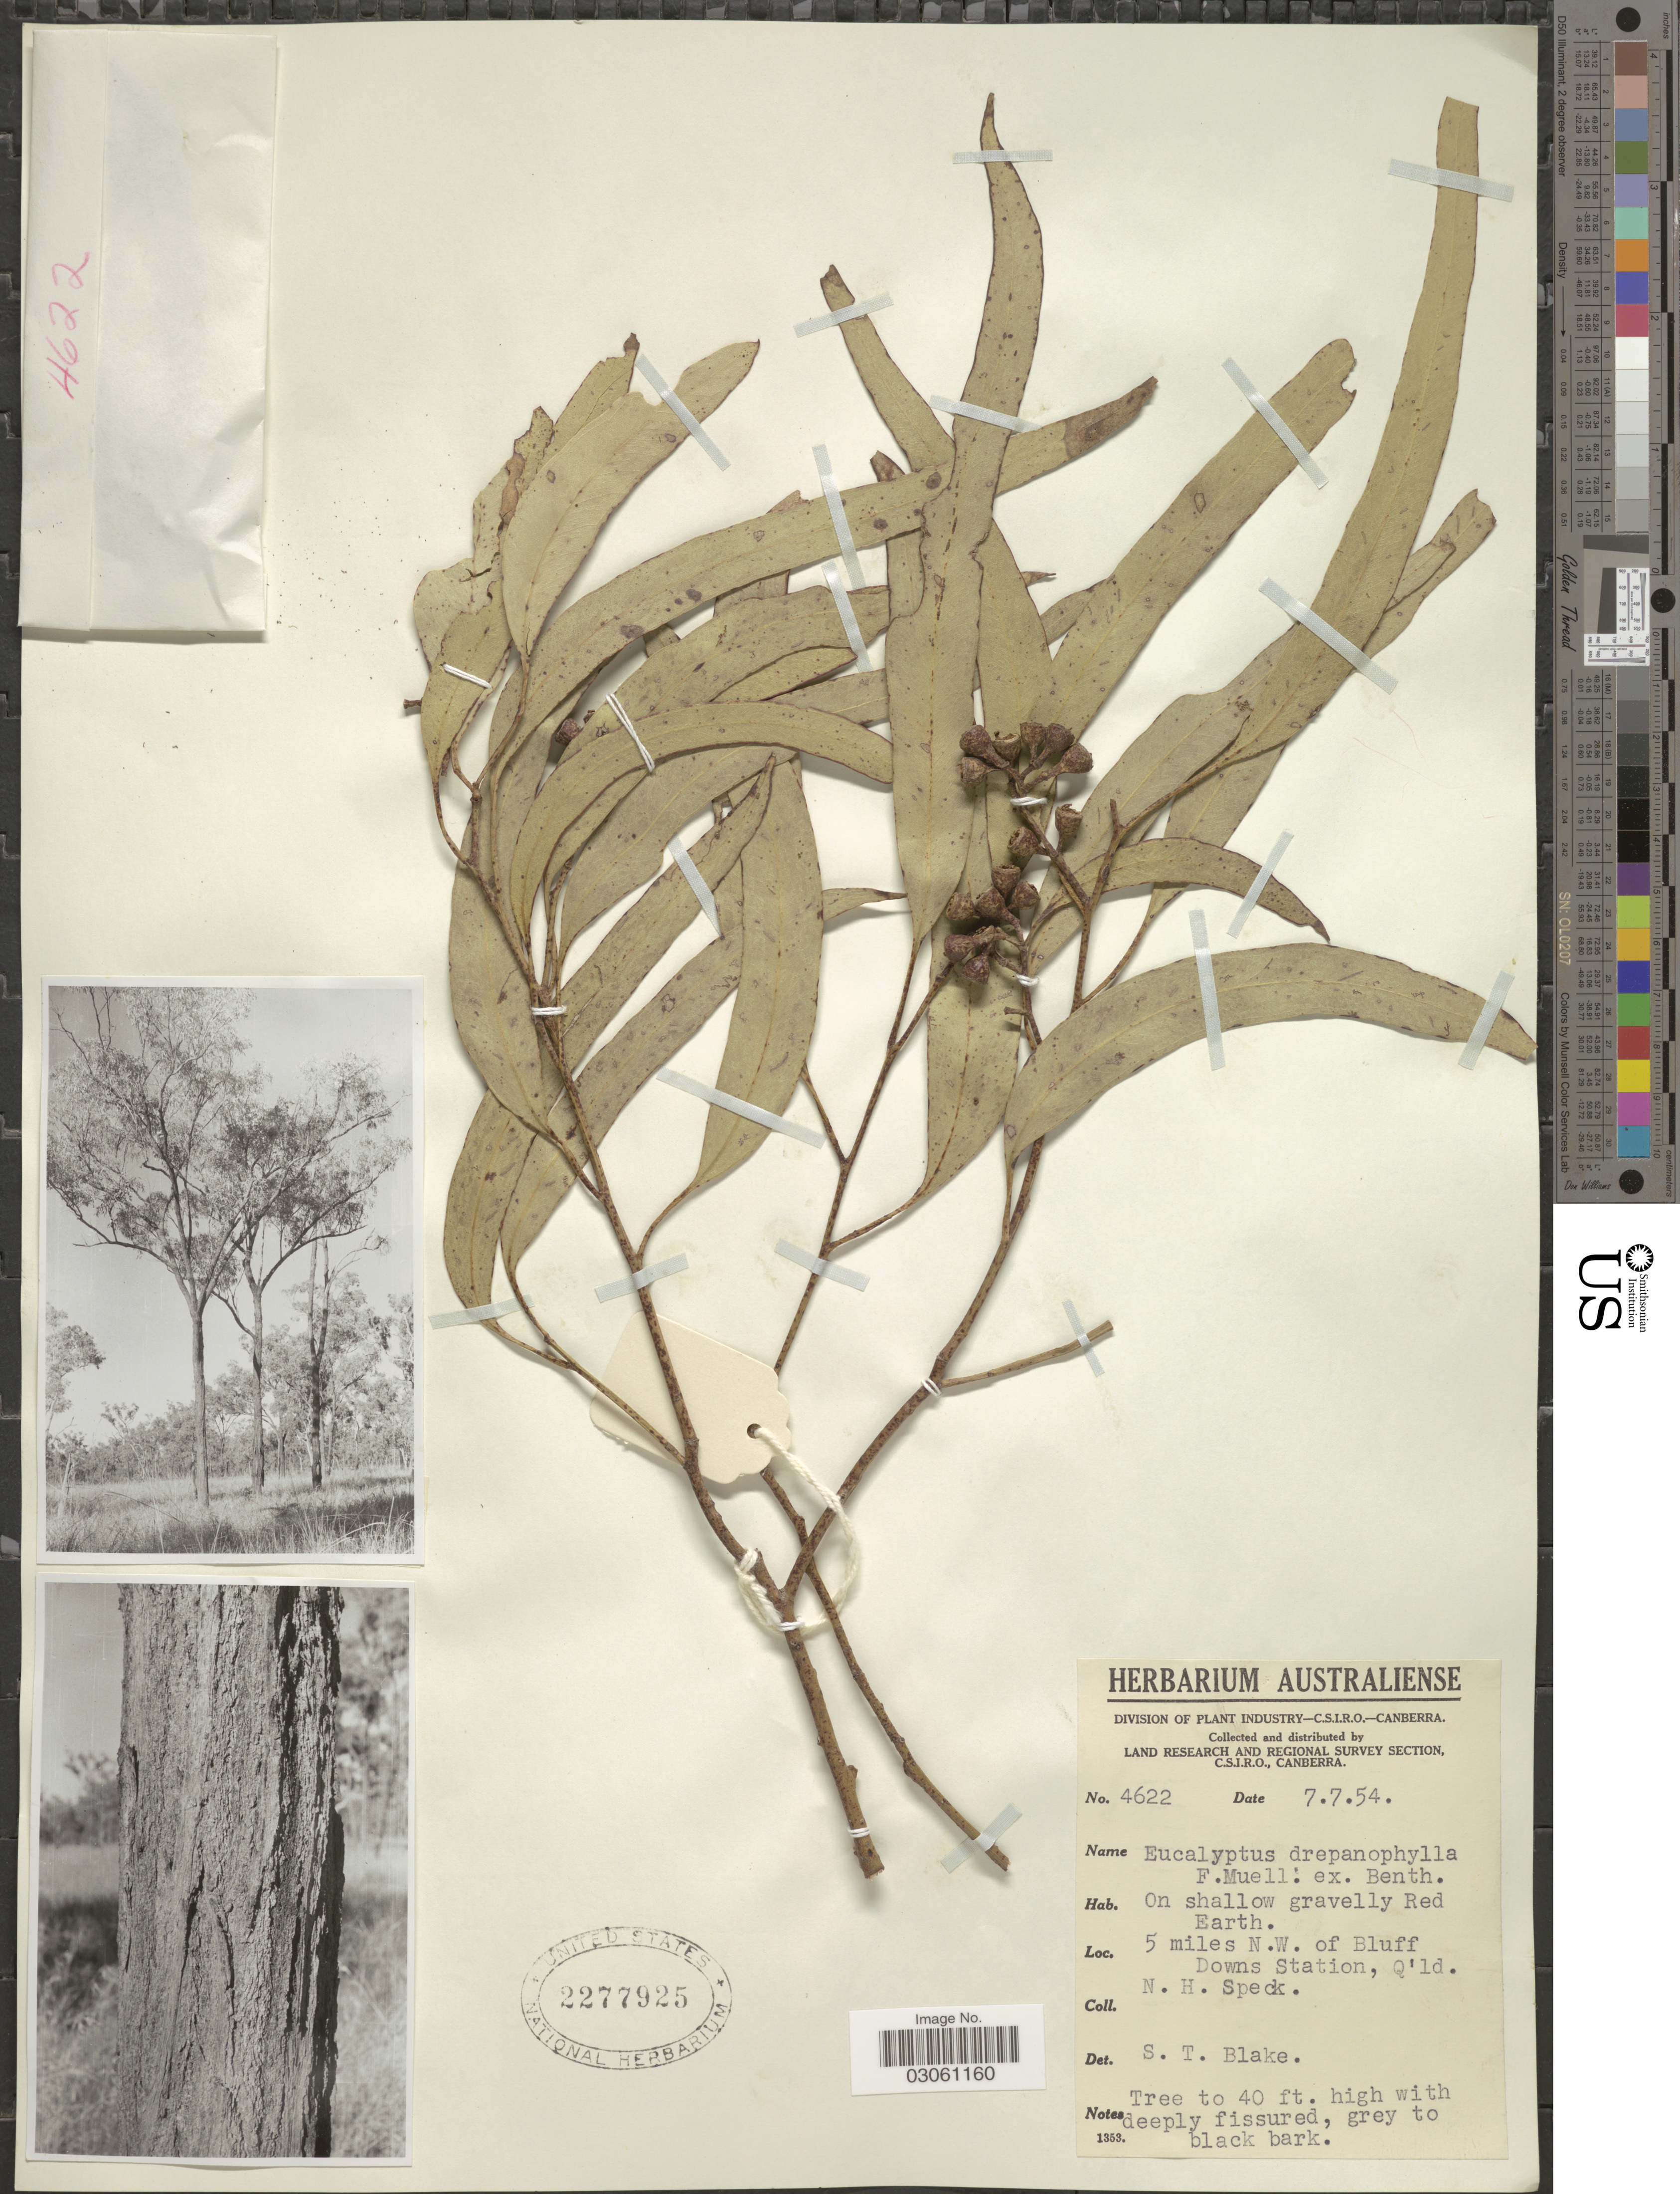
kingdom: Plantae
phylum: Tracheophyta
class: Magnoliopsida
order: Myrtales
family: Myrtaceae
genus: Eucalyptus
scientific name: Eucalyptus drepanophylla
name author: F. Muell. ex Benth.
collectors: N. Speck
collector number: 4622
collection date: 1954-07-07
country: Australia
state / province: Queensland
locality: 5 miles N.W. of Bluff Downs Station, Q'ld.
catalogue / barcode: US 2277925